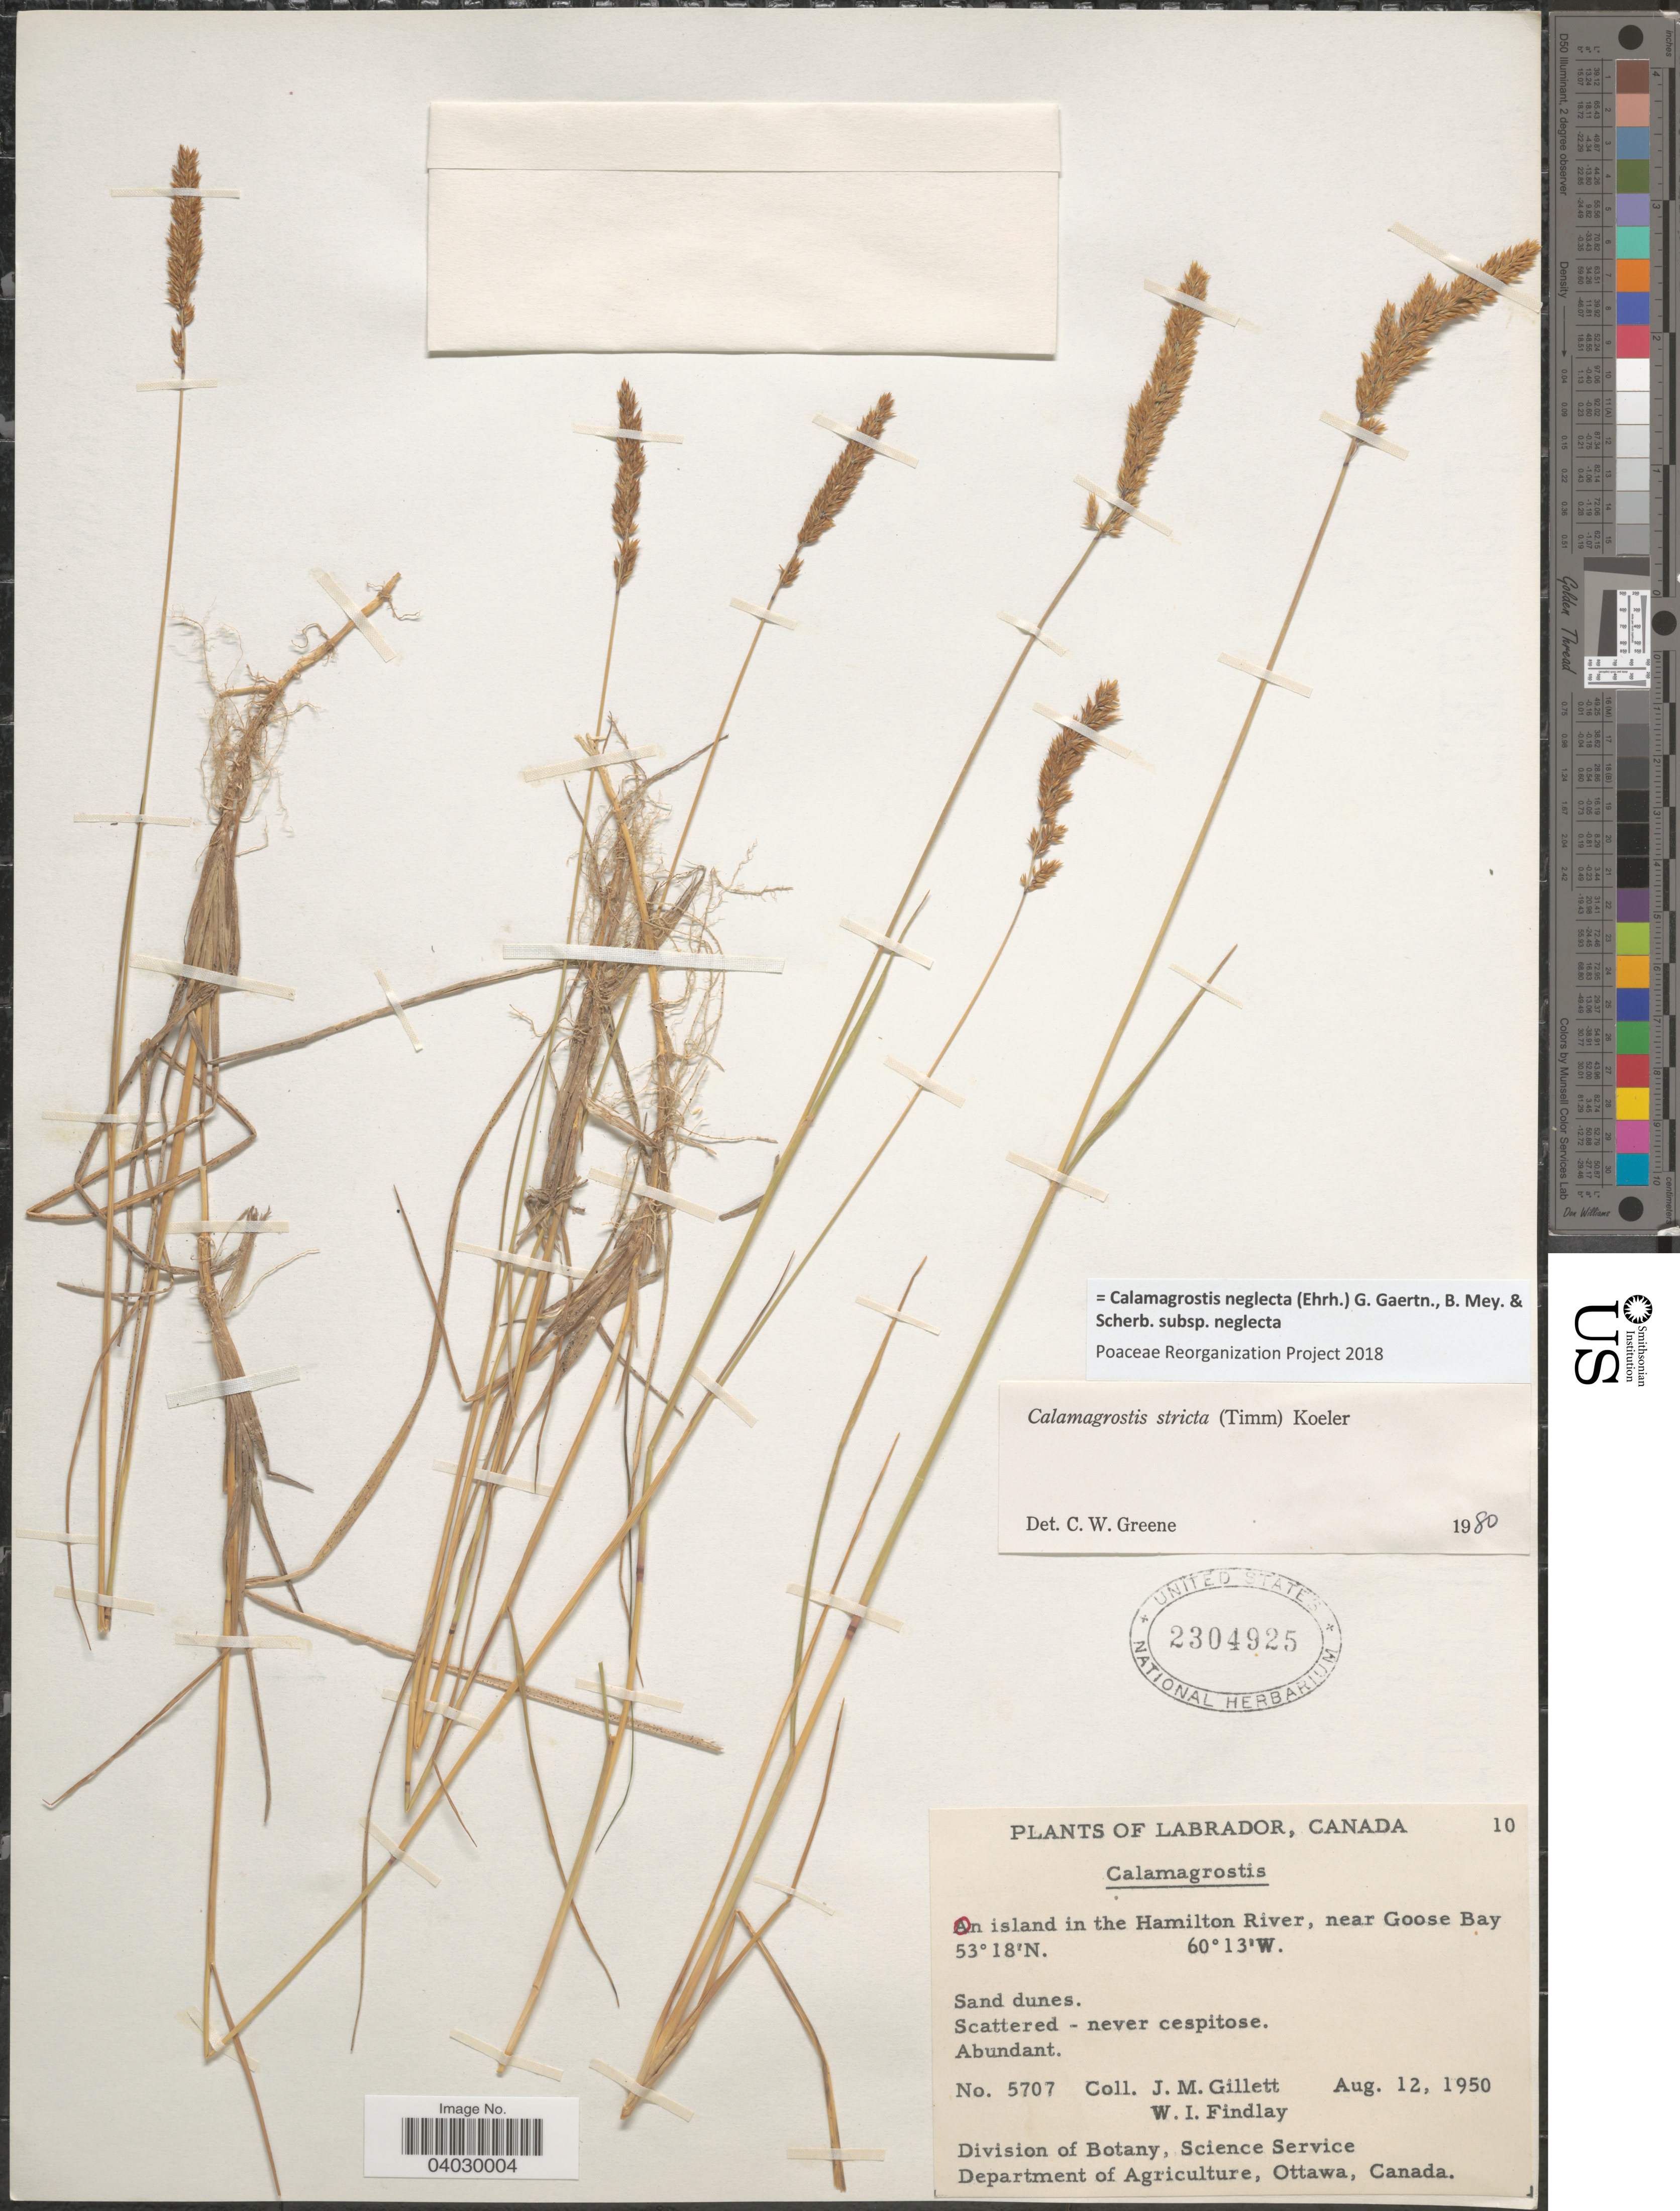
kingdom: Plantae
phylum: Tracheophyta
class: Liliopsida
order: Poales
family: Poaceae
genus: Calamagrostis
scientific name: Calamagrostis neglecta subsp. neglecta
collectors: J. M. Gillett & W. Findlay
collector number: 5707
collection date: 1950-08-12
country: Canada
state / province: Newfoundland and Labrador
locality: Labrador. On island in the Hamilton River, near Goose Bay.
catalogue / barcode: US 2304925